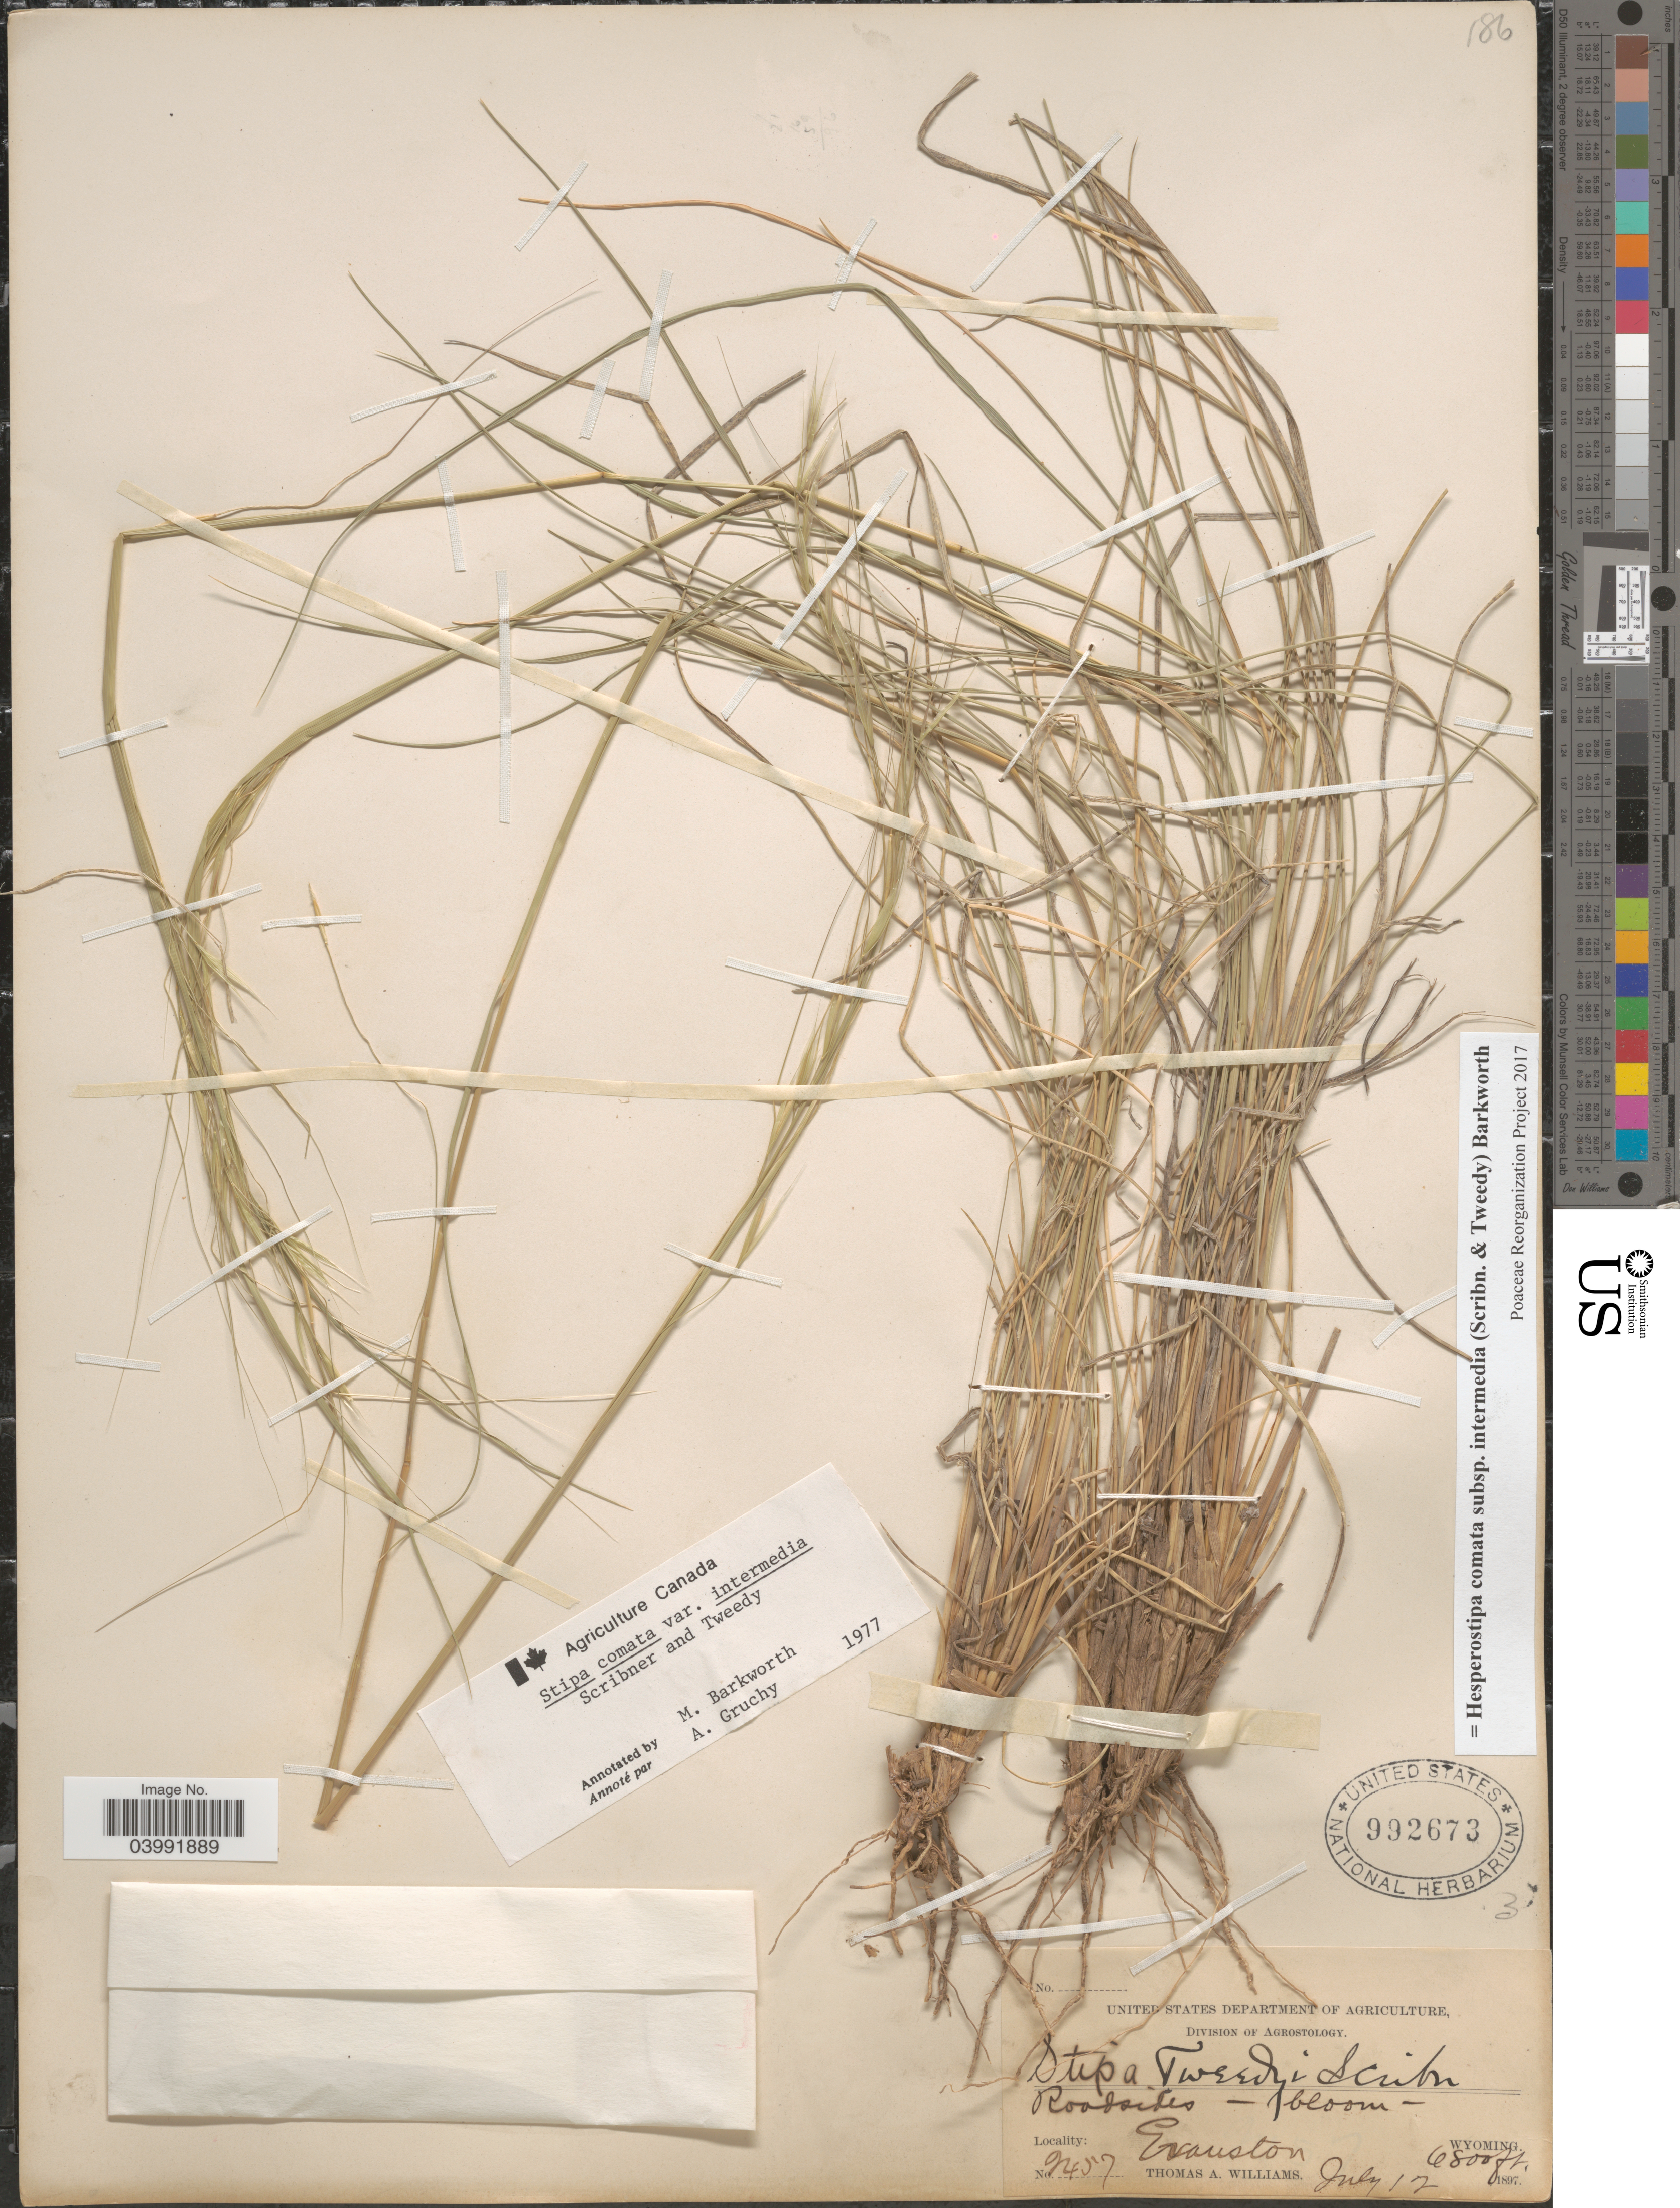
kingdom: Plantae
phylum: Tracheophyta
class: Liliopsida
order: Poales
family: Poaceae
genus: Hesperostipa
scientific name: Hesperostipa comata subsp. intermedia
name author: (Scribn. & Tweedy) Barkworth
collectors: T. A. Williams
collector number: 2457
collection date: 1897-07-12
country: United States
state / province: Wyoming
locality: Roadsides. Evanston.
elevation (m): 2073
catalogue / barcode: US 992673